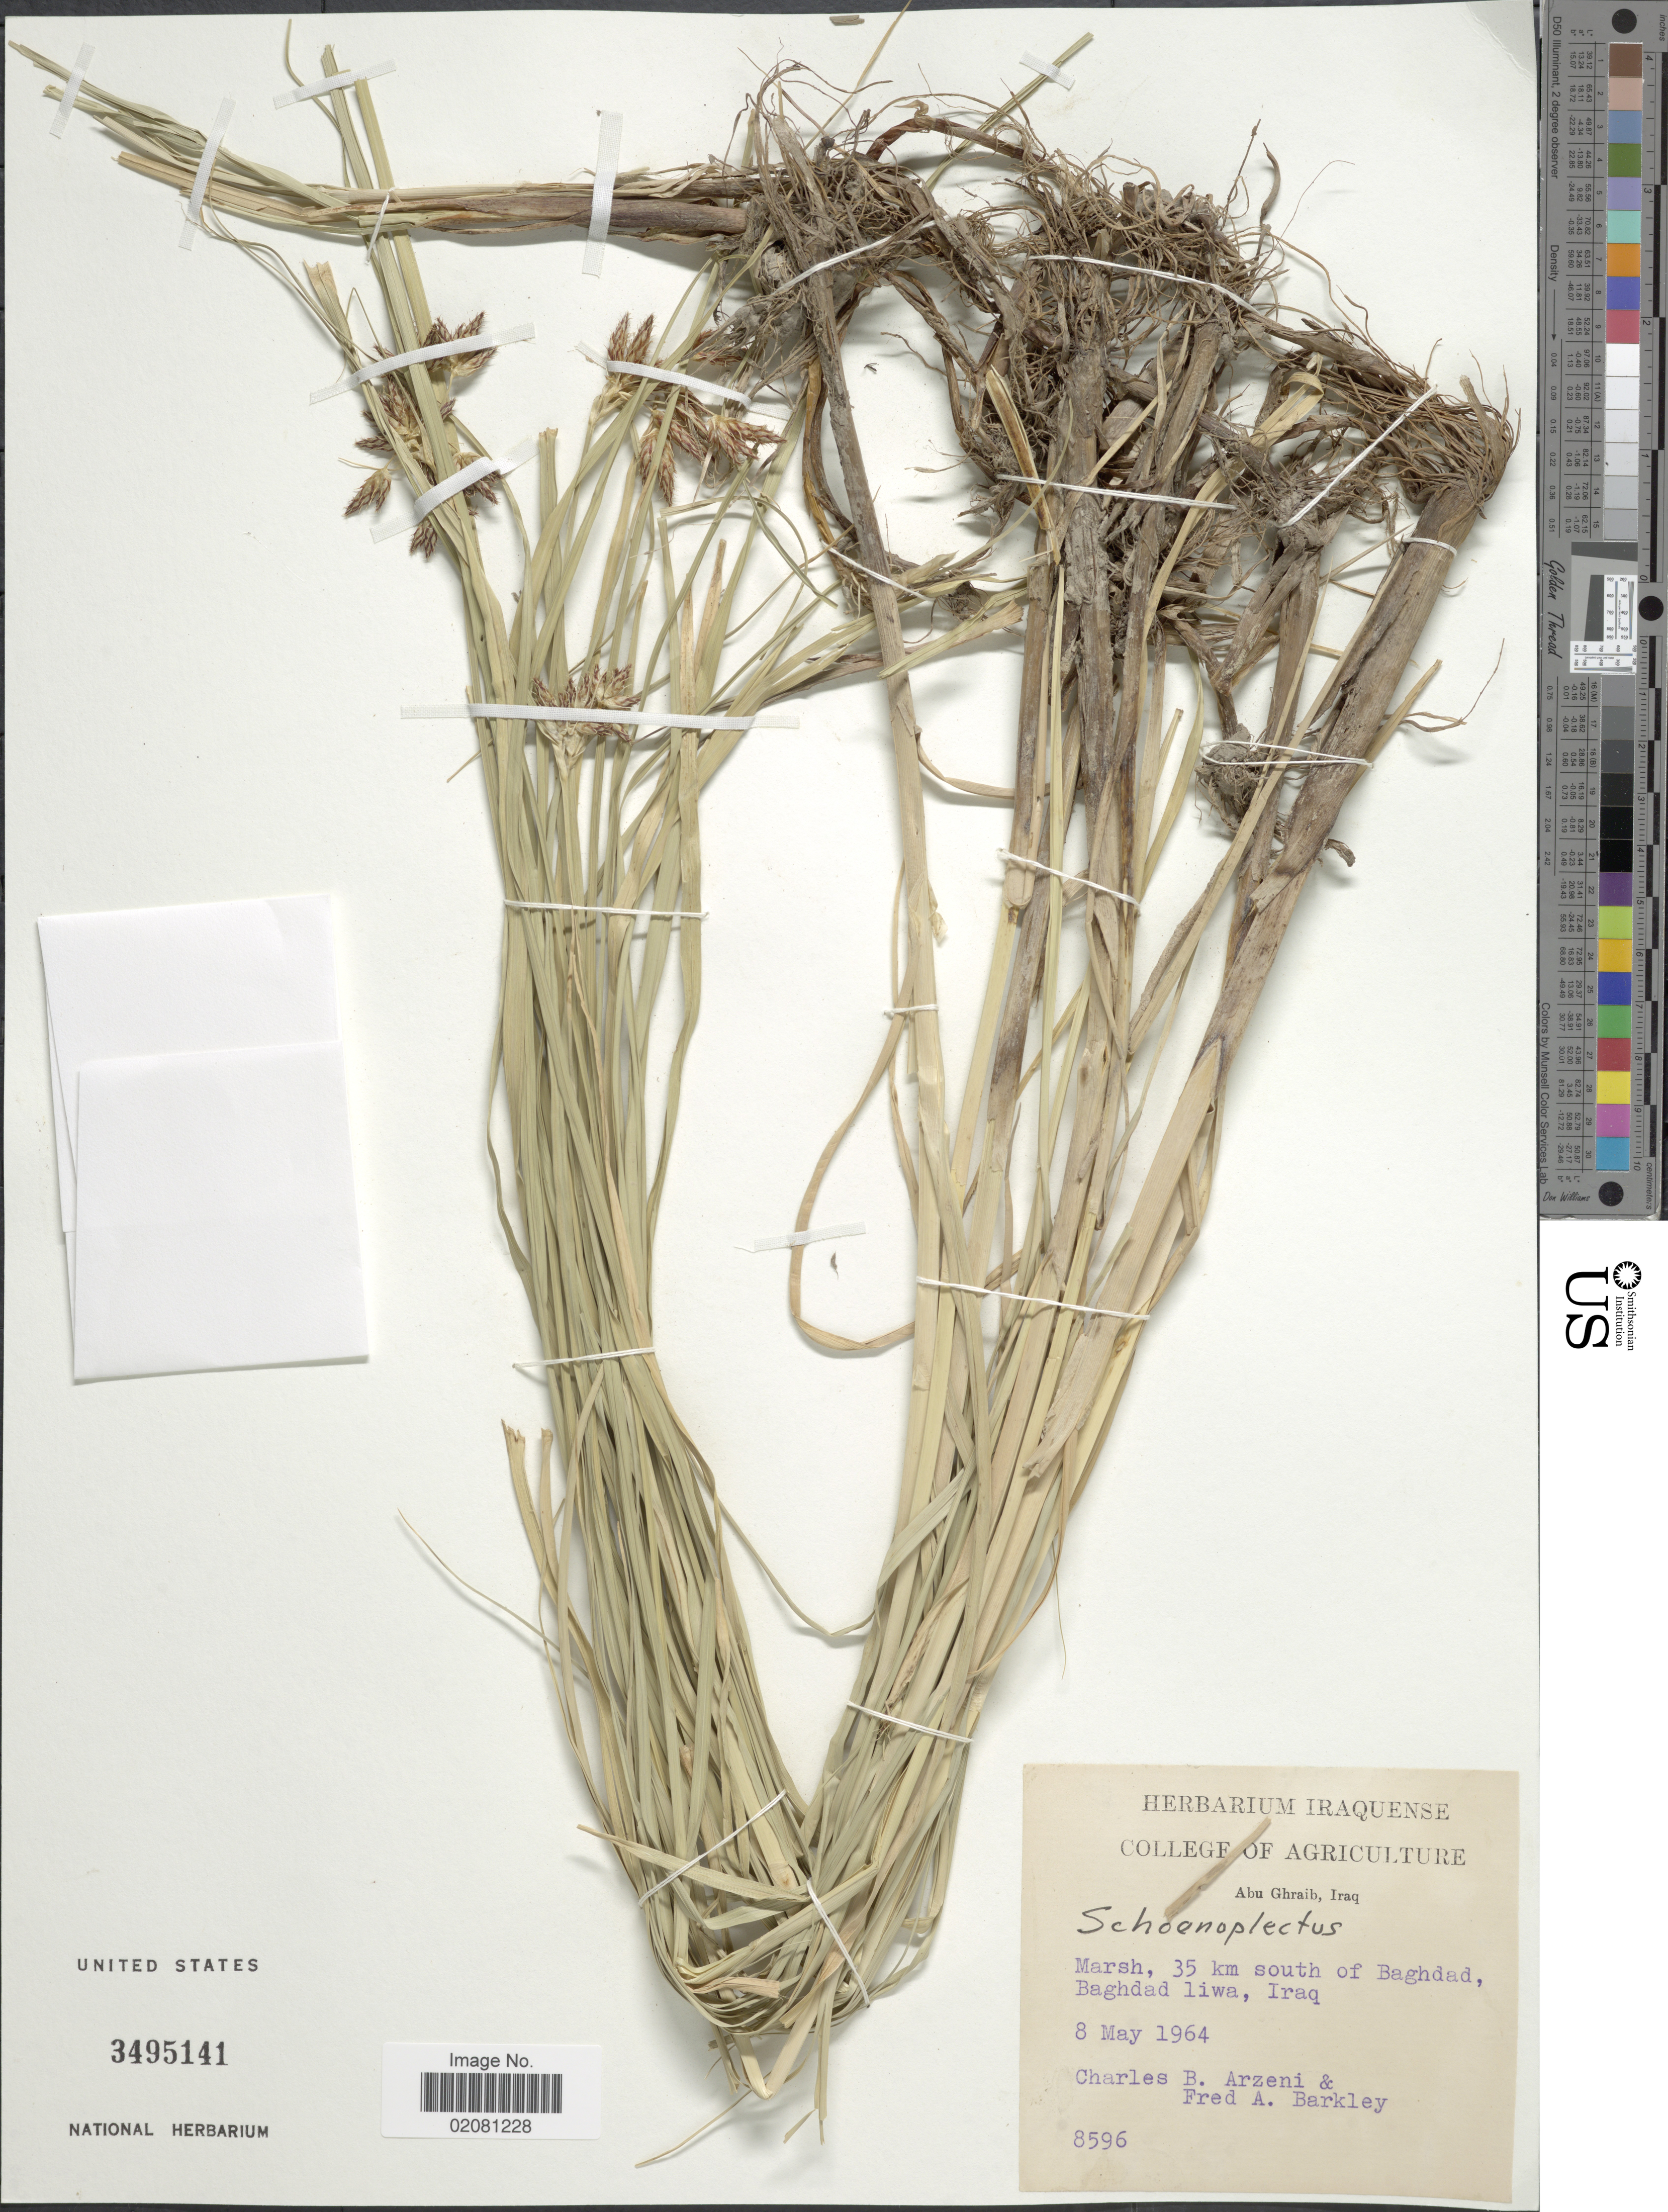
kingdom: Plantae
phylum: Tracheophyta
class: Liliopsida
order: Poales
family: Cyperaceae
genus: Bolboschoenus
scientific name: Bolboschoenus sp.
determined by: Strong, M. T., (US), Smithsonian Institution - National Museum of Natural History (UNITED STATES)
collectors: C. Arzeni & F. A. Barkley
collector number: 8596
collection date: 1964-05-08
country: Iraq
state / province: Baghdad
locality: Marsh, 35 km south of Baghdad, Baghdad liwa.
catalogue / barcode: US 3495141